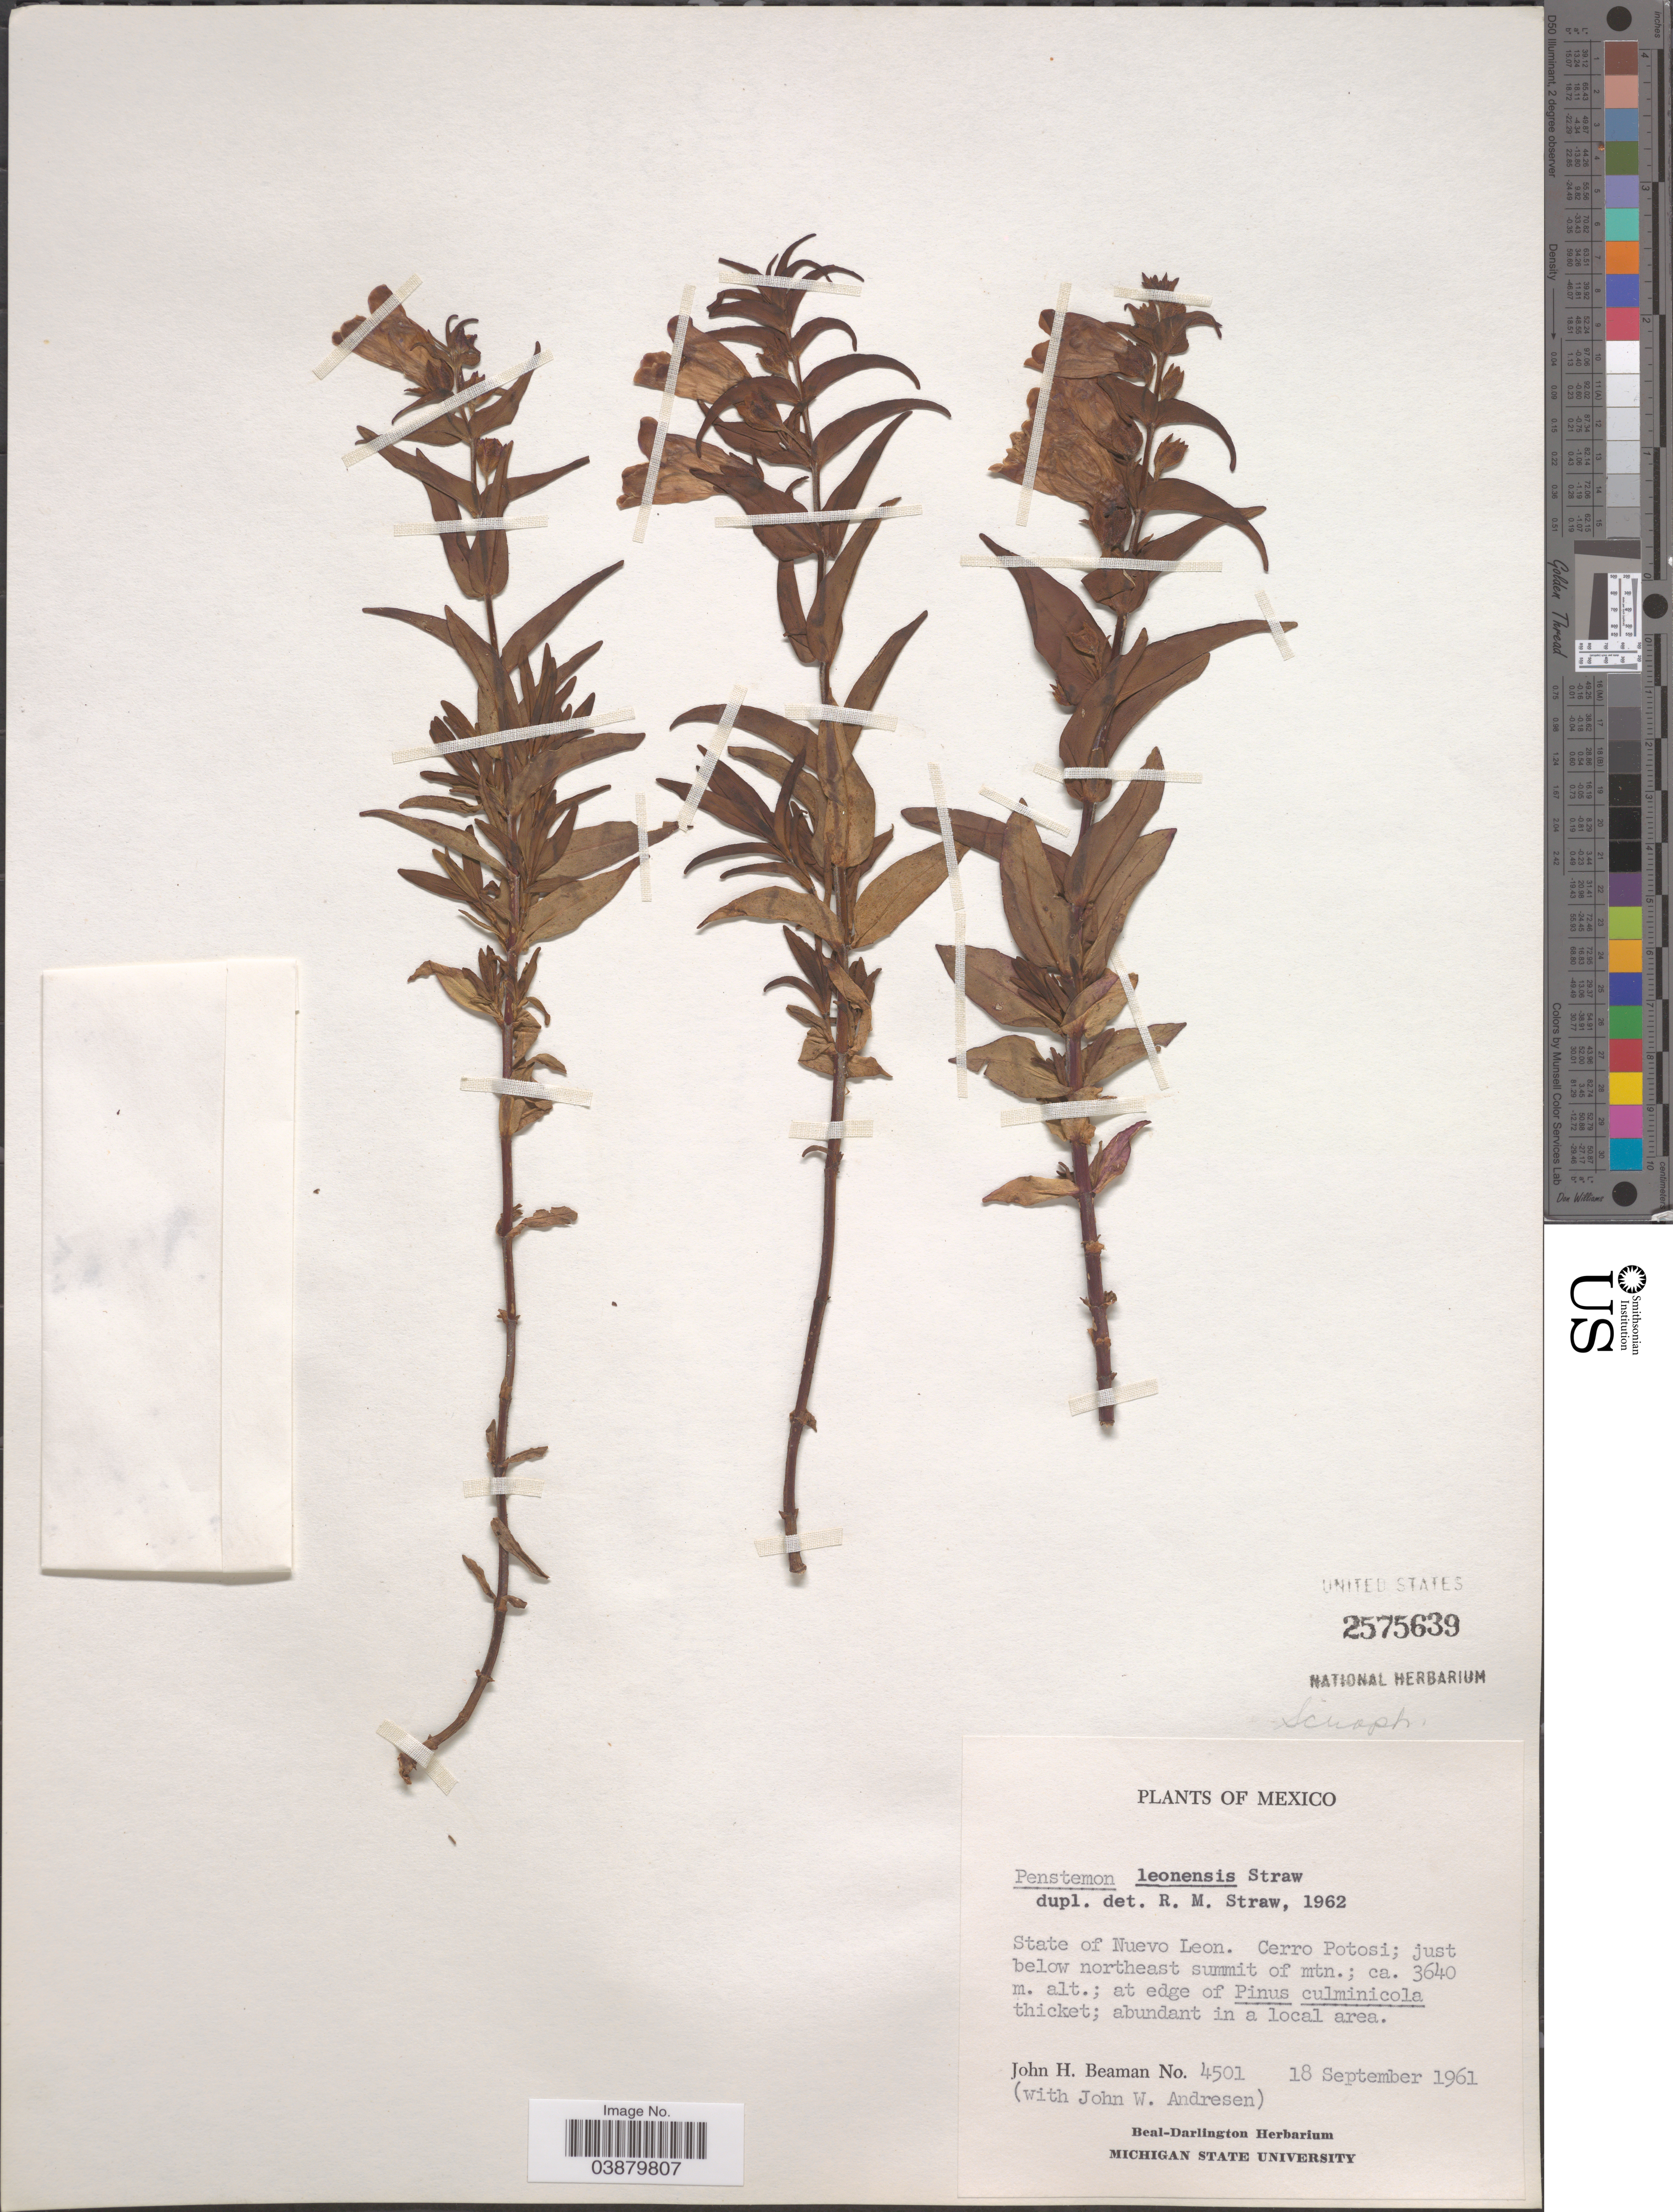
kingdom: Plantae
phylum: Tracheophyta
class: Magnoliopsida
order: Lamiales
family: Plantaginaceae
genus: Penstemon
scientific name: Penstemon leonensis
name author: Straw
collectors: J. H. Beaman & J. Andrésen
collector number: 4501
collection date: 1961-09-18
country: Mexico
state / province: Nuevo León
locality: Cerro Potosi; just below northeast summit of mtn.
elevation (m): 3640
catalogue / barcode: US 2575639